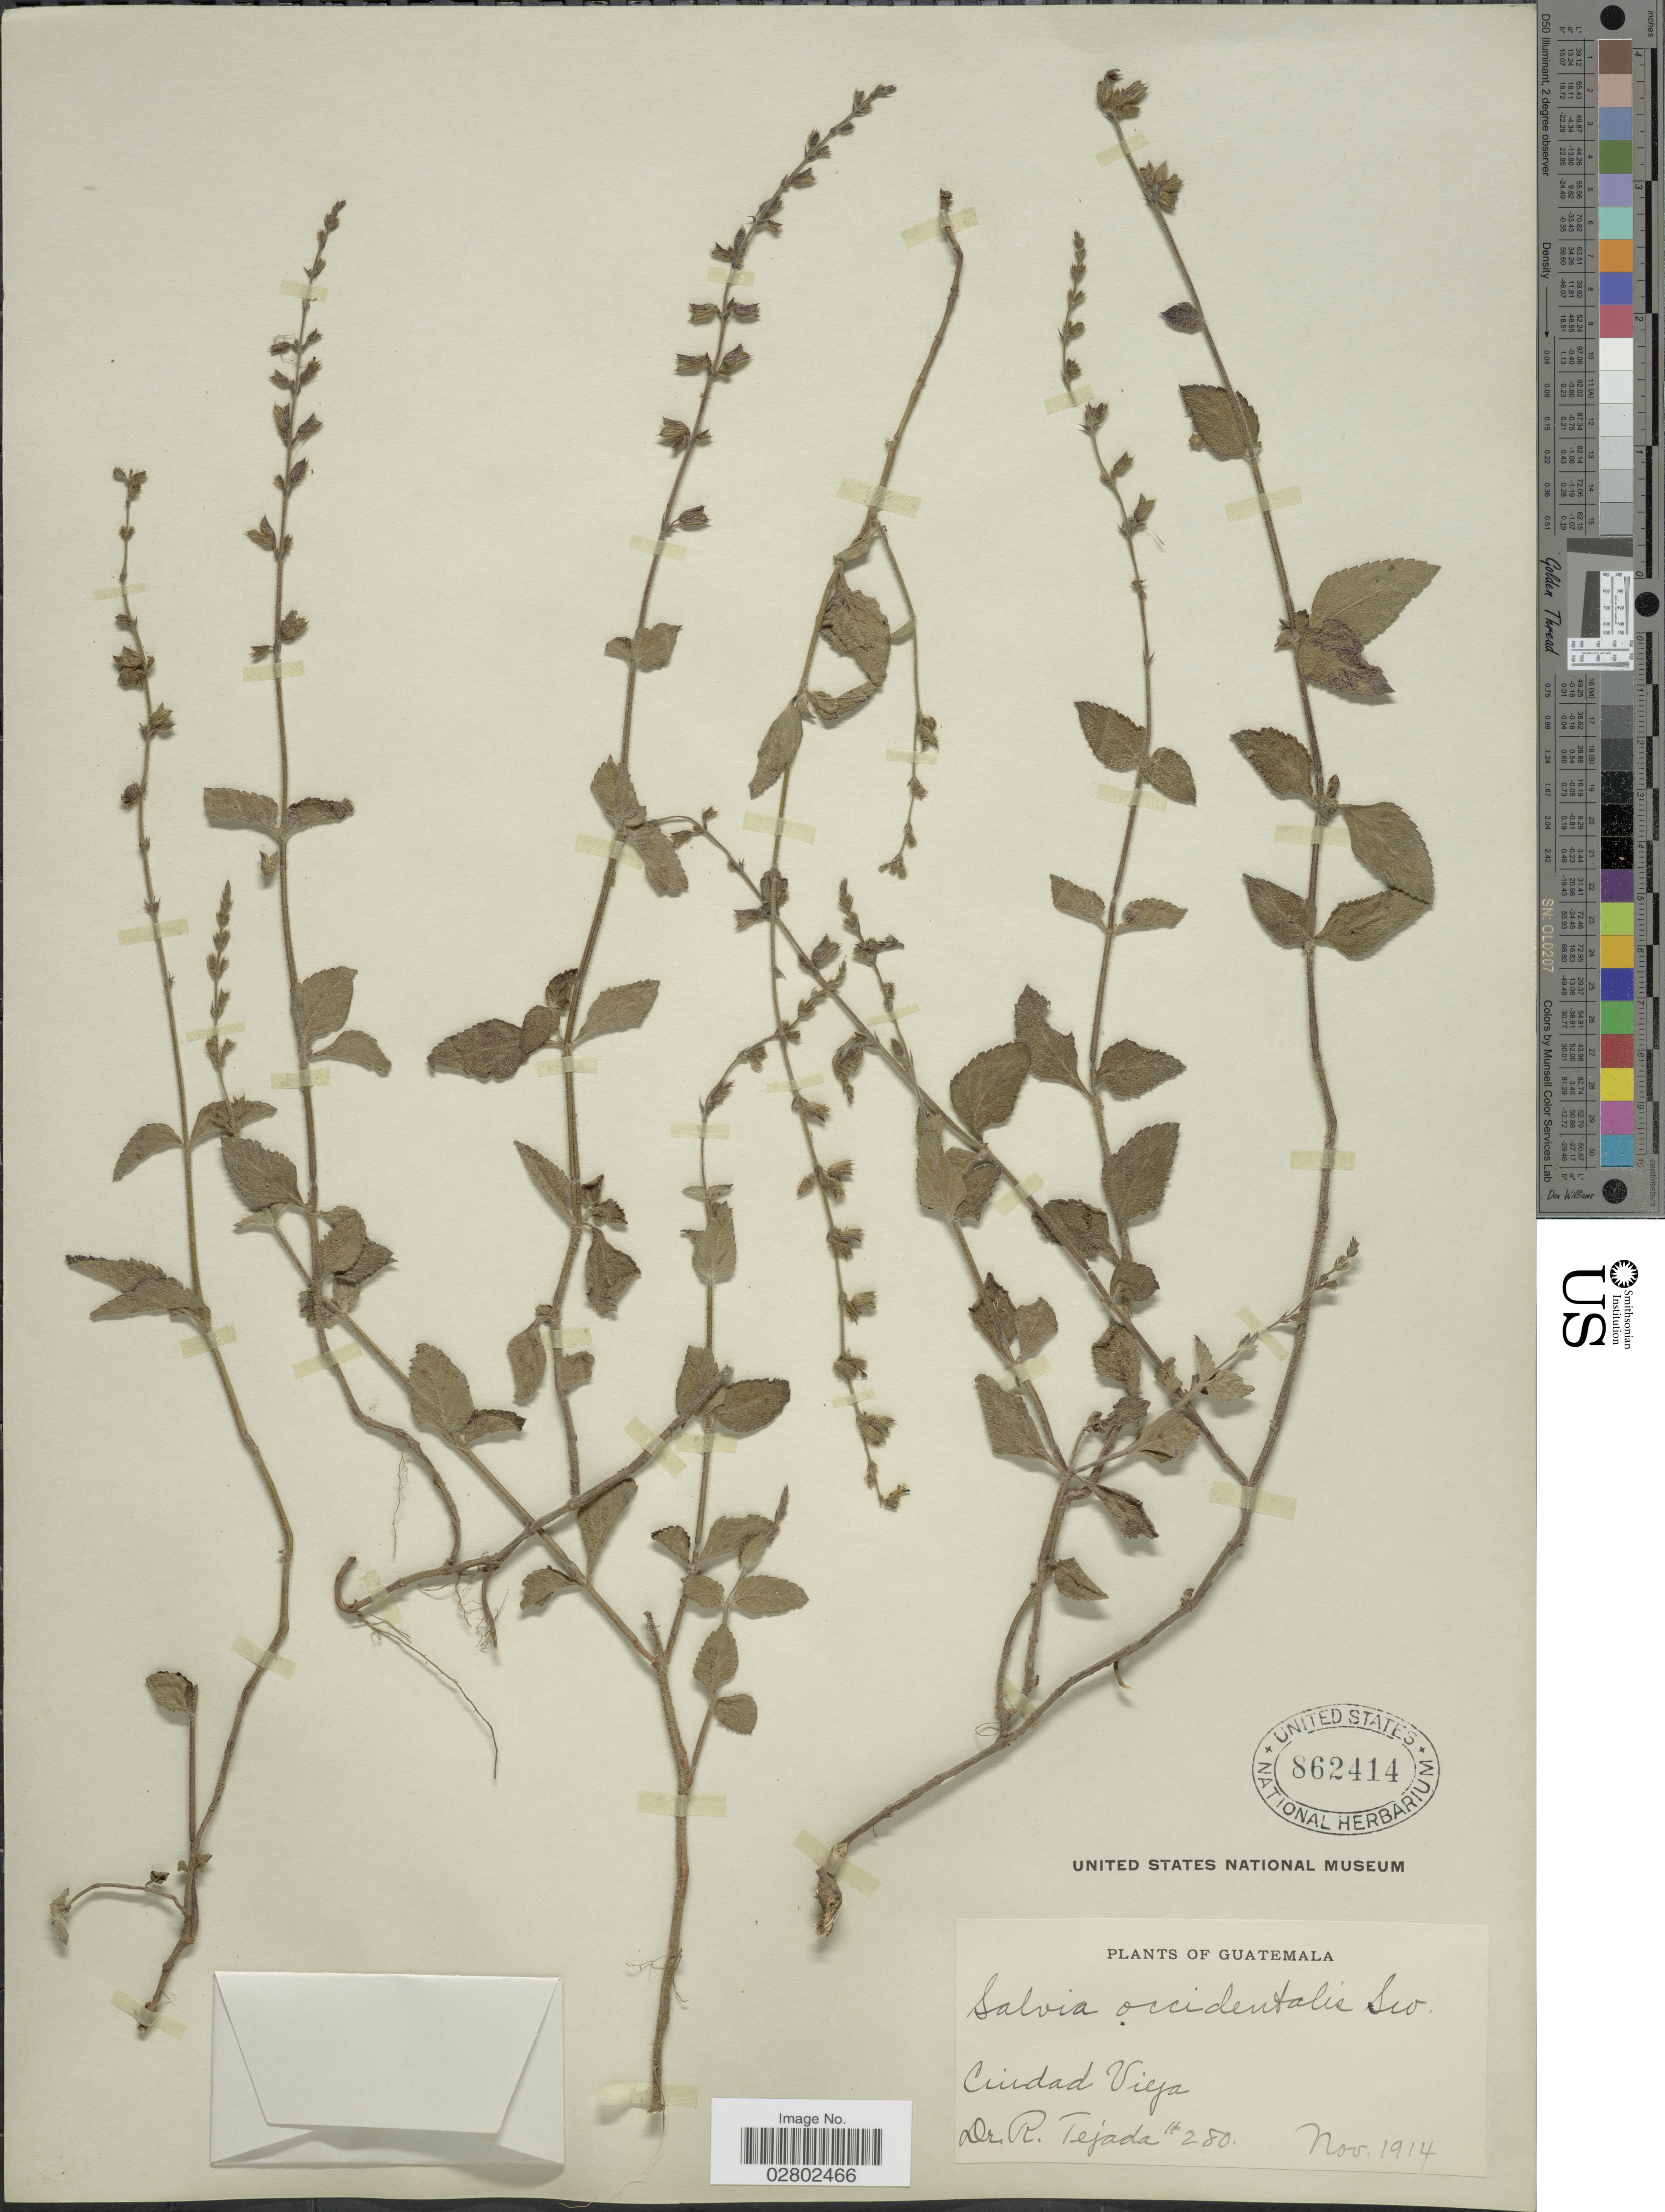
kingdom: Plantae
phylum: Tracheophyta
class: Magnoliopsida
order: Lamiales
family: Lamiaceae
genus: Salvia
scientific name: Salvia occidentalis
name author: Sw.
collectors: R. Tejada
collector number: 280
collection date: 1914-11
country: Guatemala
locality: Ciudad Vieja.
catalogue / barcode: US 862414